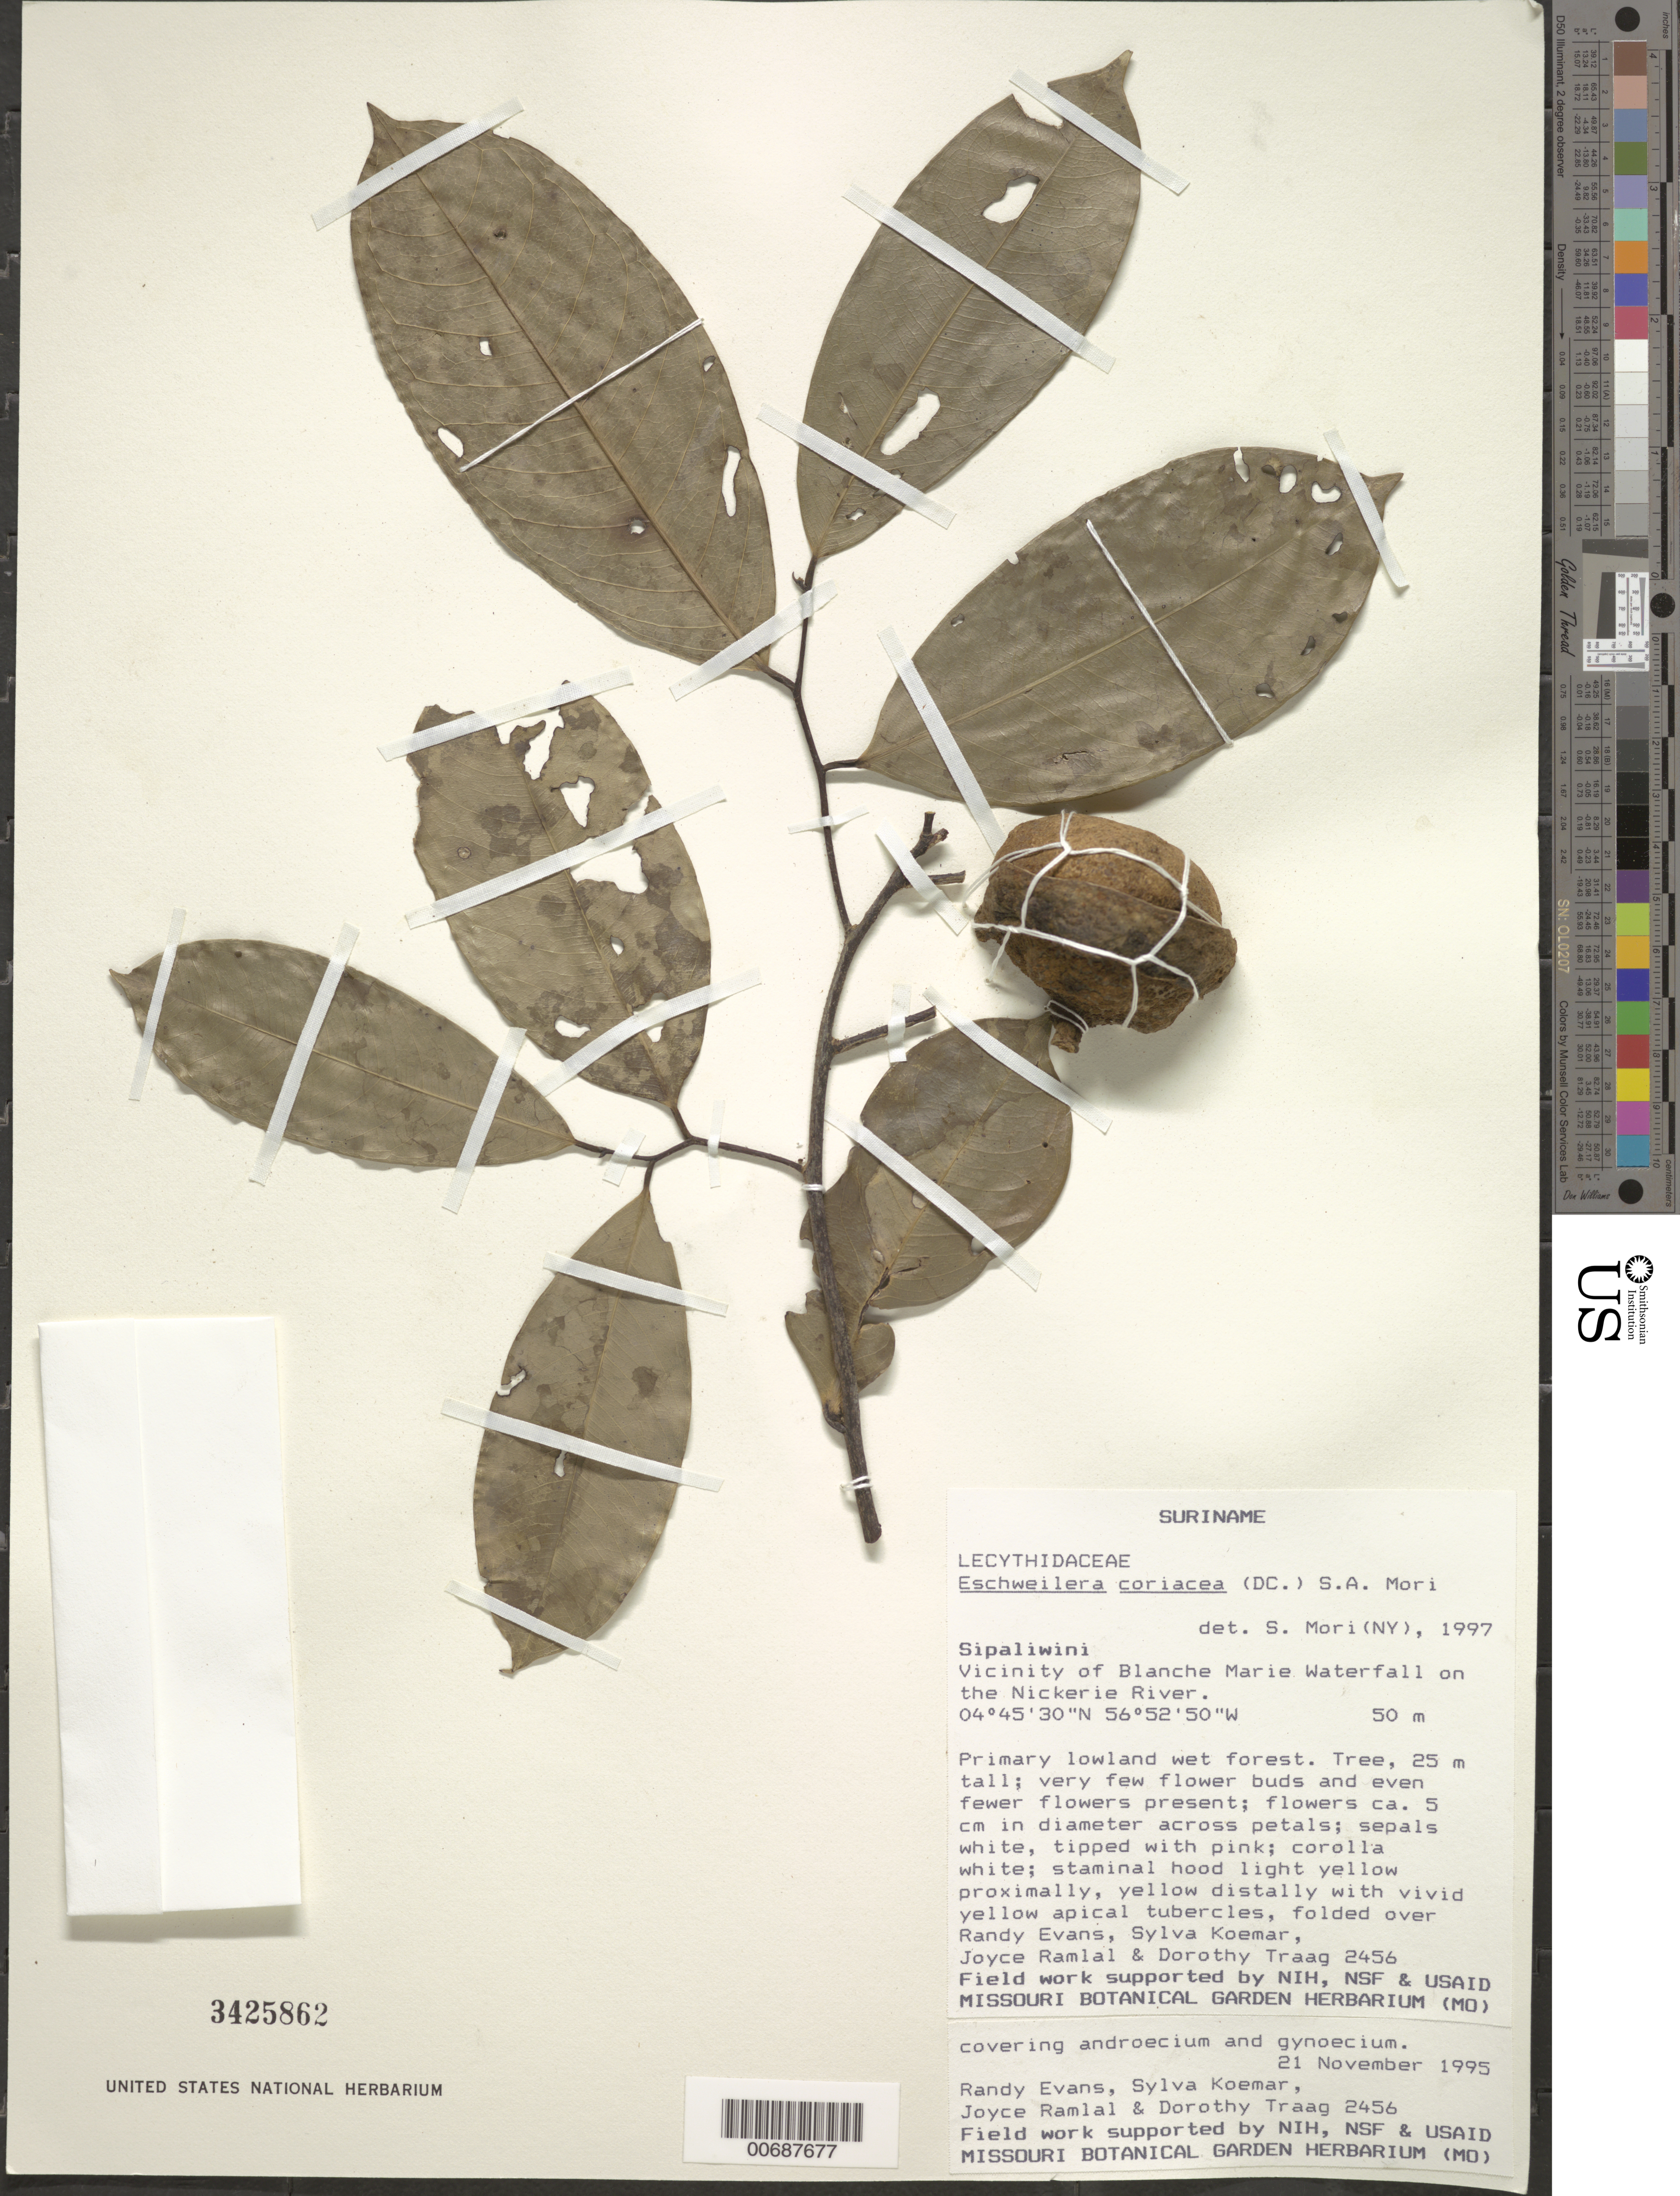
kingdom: Plantae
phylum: Tracheophyta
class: Magnoliopsida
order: Ericales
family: Lecythidaceae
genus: Eschweilera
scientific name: Eschweilera coriacea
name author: (DC.) S.A. Mori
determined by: Mori, Scott A.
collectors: R. Evans, S. Koemar, J. Ramlal & D. Traag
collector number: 2456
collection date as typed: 21-Nov-95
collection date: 1995-11-21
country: Suriname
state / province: Sipaliwini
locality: Blanche Marie Waterfall, vic., on Nickerie R.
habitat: Primary lowland wet forest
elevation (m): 50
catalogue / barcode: US 3425862